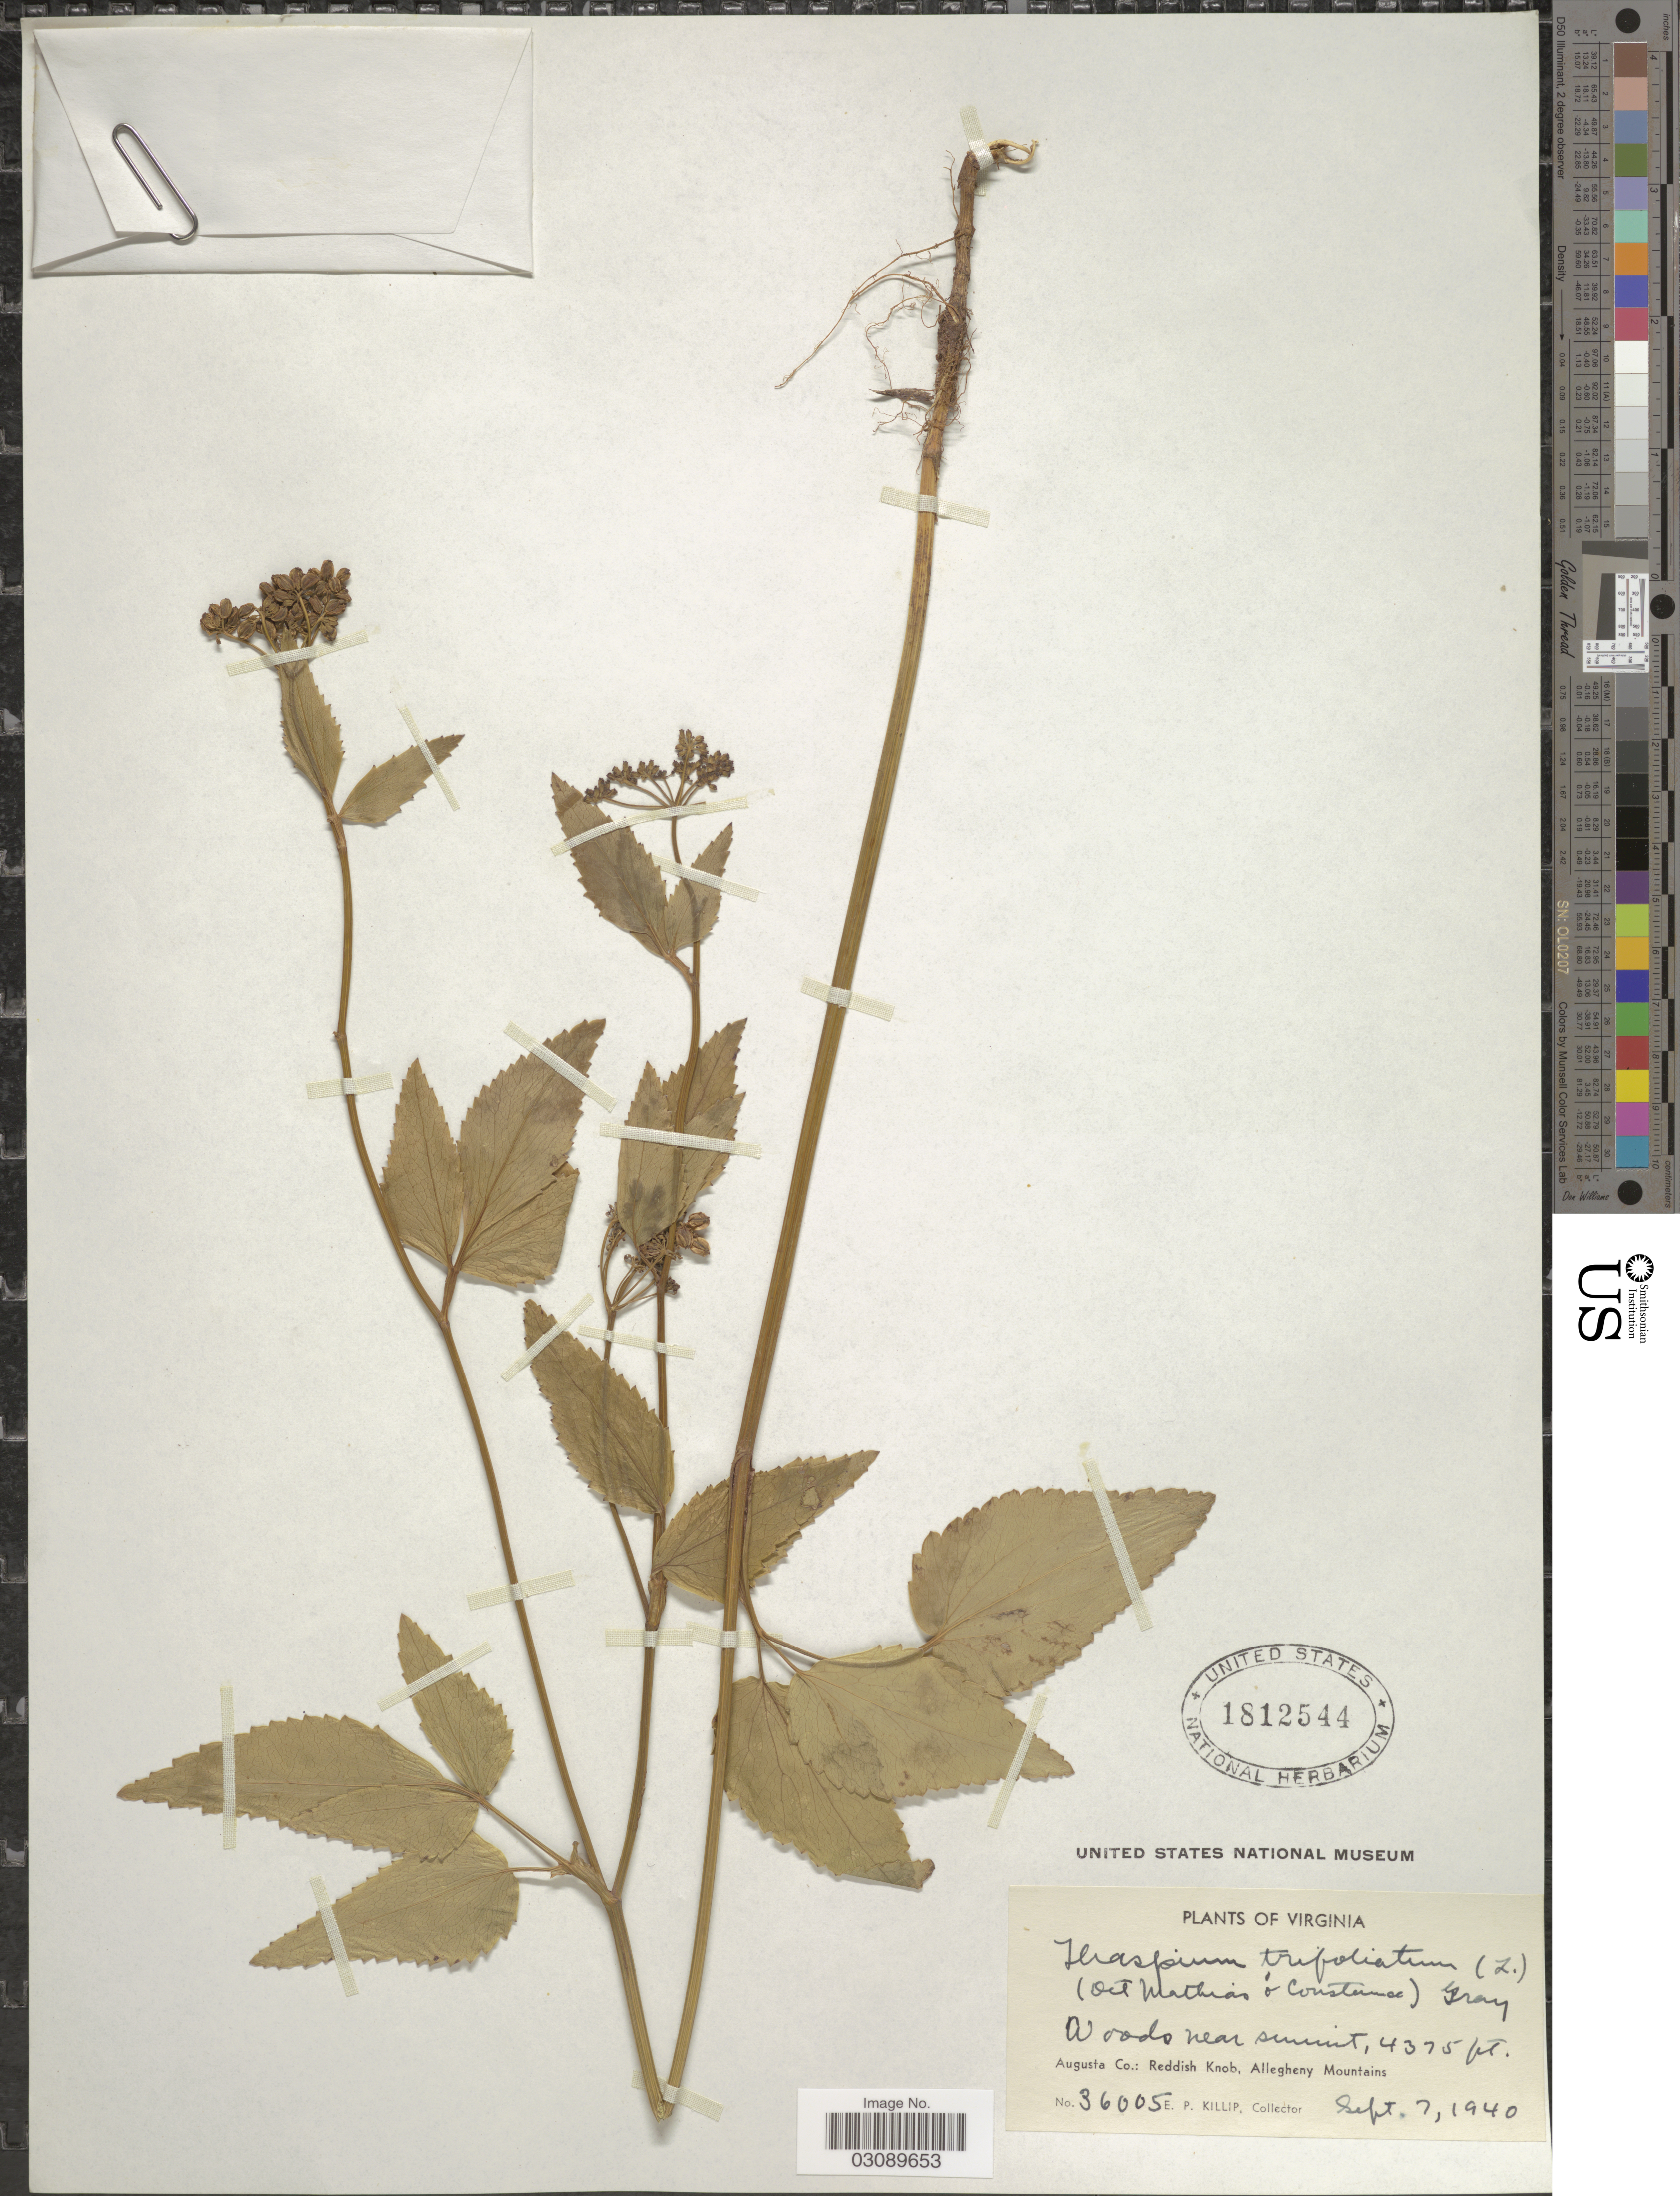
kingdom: Plantae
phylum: Tracheophyta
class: Magnoliopsida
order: Apiales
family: Apiaceae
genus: Thaspium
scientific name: Thaspium trifoliatum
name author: (L.) A. Gray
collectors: E. P. Killip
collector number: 36005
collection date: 1940-09-07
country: United States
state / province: Virginia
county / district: Augusta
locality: Woods near summit. Augusta Co.: Reddish Knob, Allegheny Mountains.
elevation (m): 1334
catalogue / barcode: US 1812544